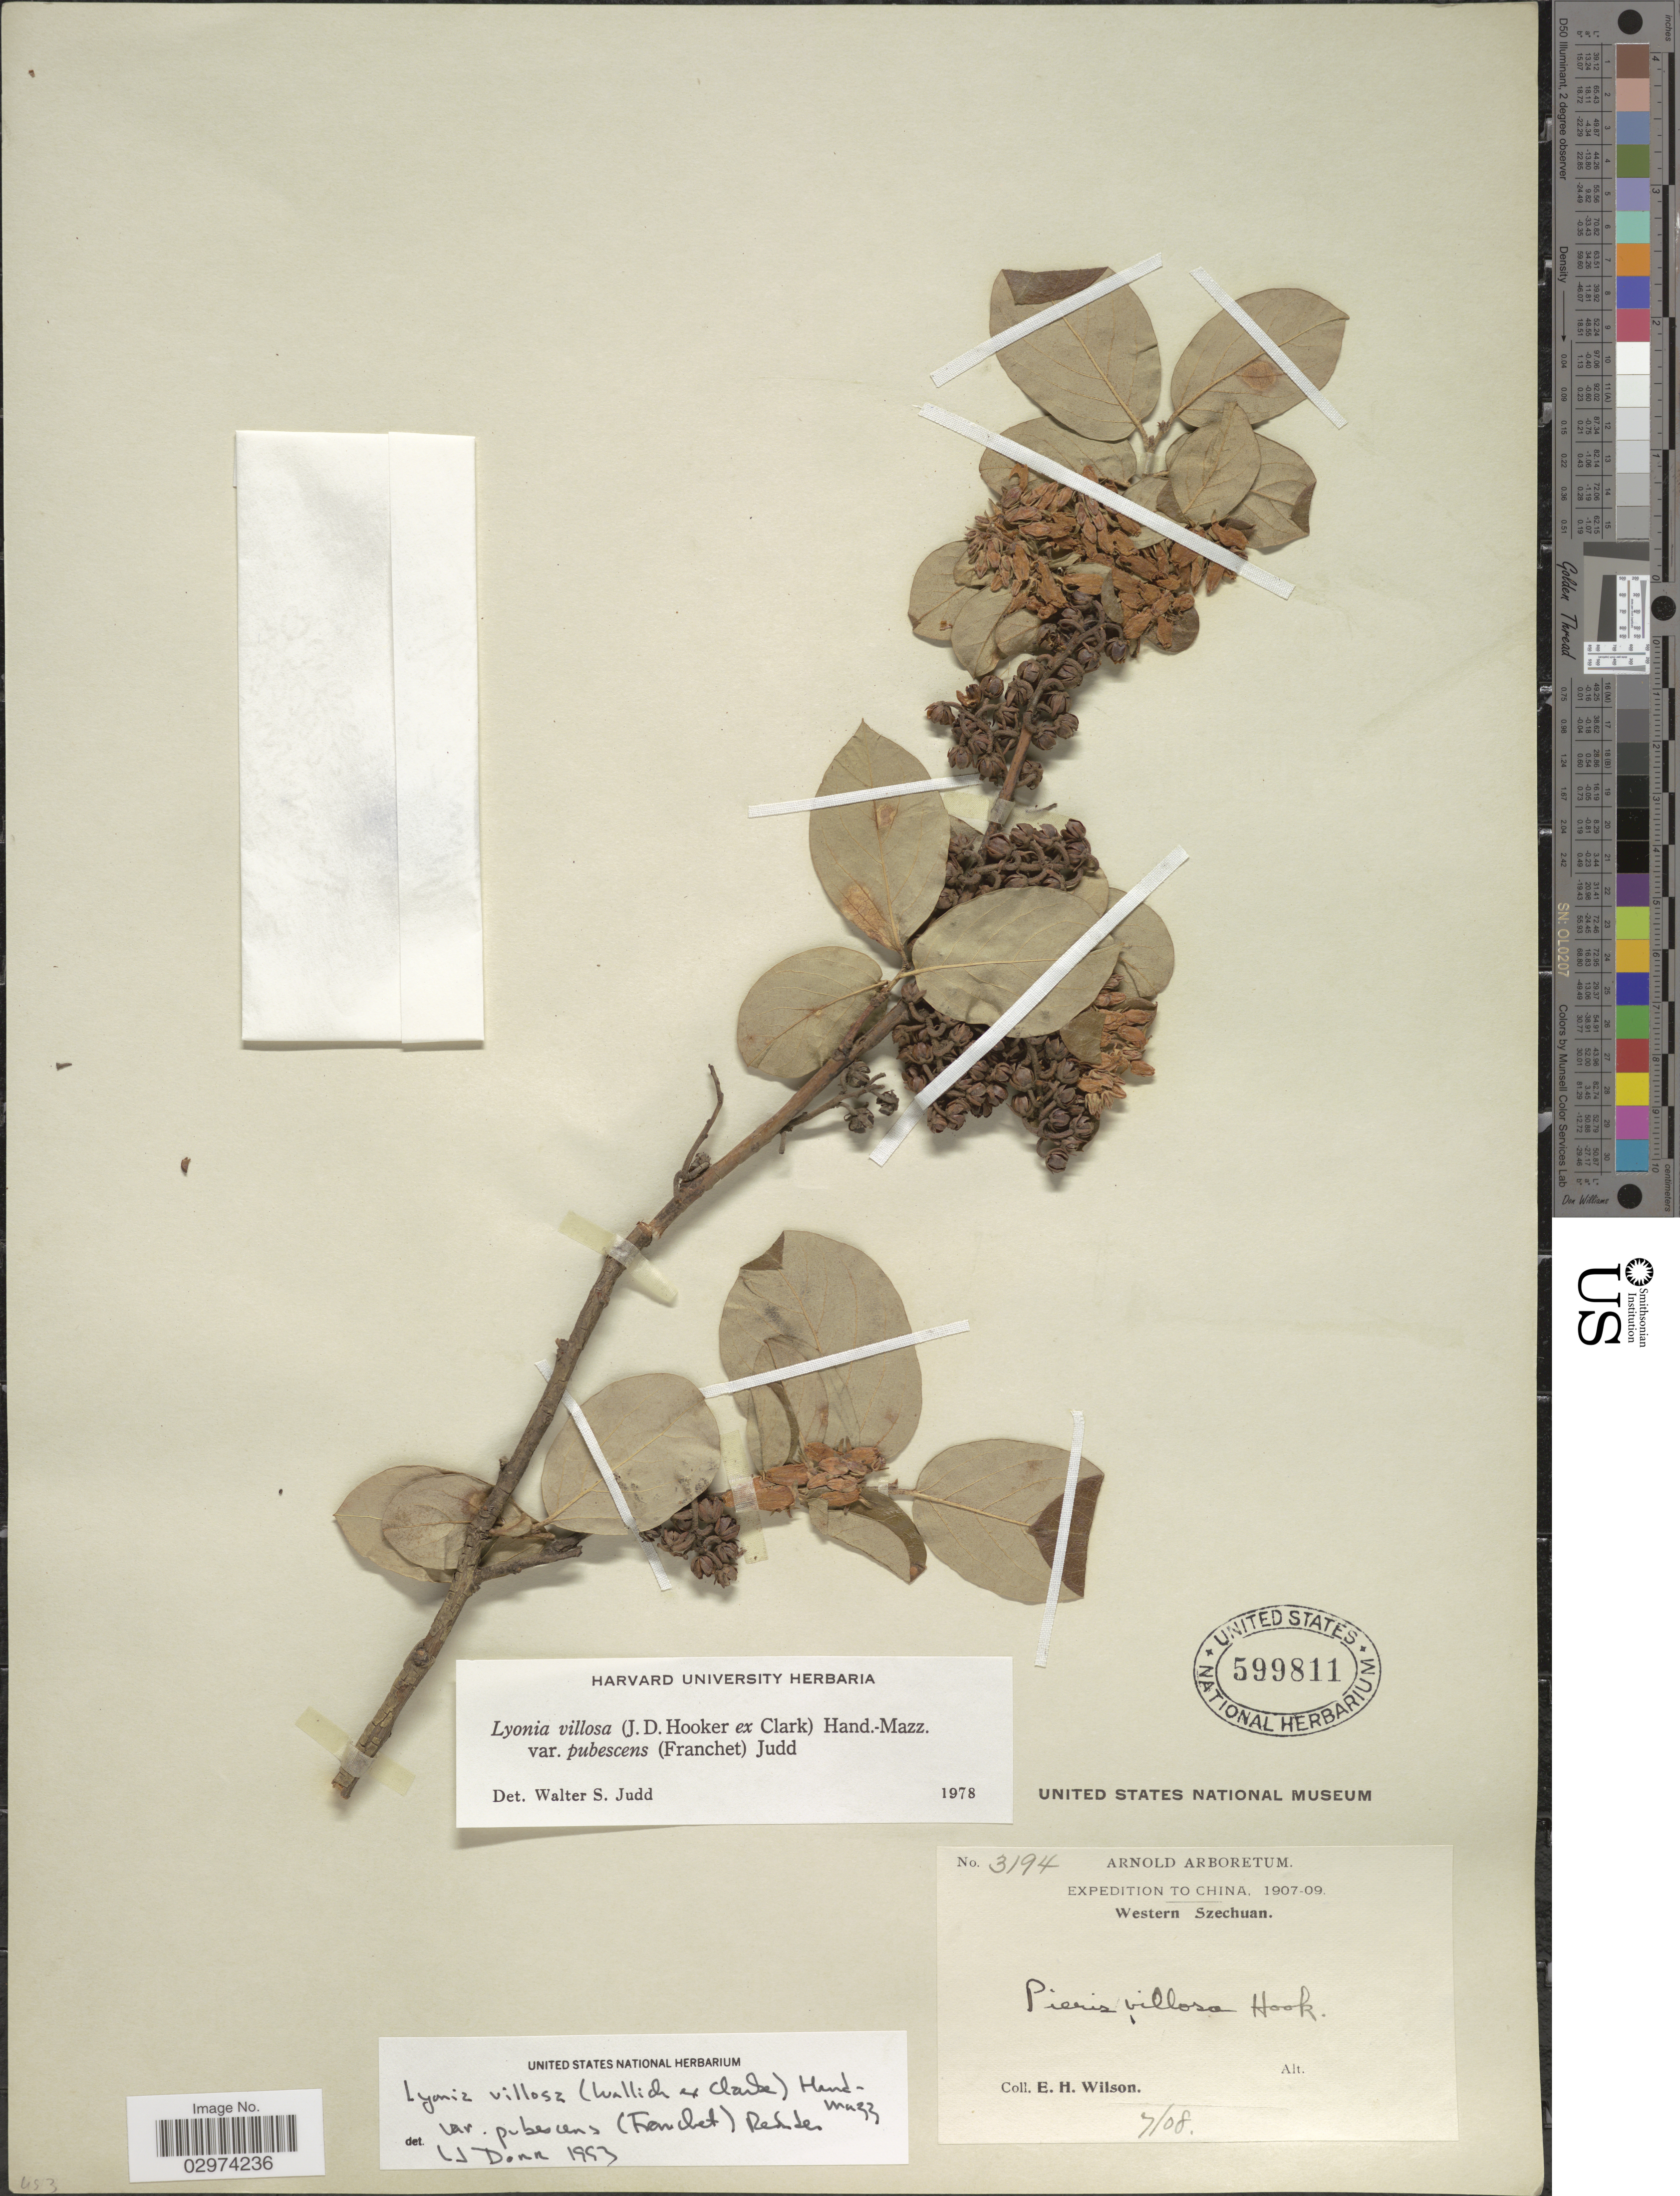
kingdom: Plantae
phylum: Tracheophyta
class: Magnoliopsida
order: Ericales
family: Ericaceae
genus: Lyonia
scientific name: Lyonia villosa var. pubescens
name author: (Franch.) Rehder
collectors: E. Wilson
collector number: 3194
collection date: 1908-07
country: China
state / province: Sichuan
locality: Western Szechuan.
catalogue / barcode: US 599811